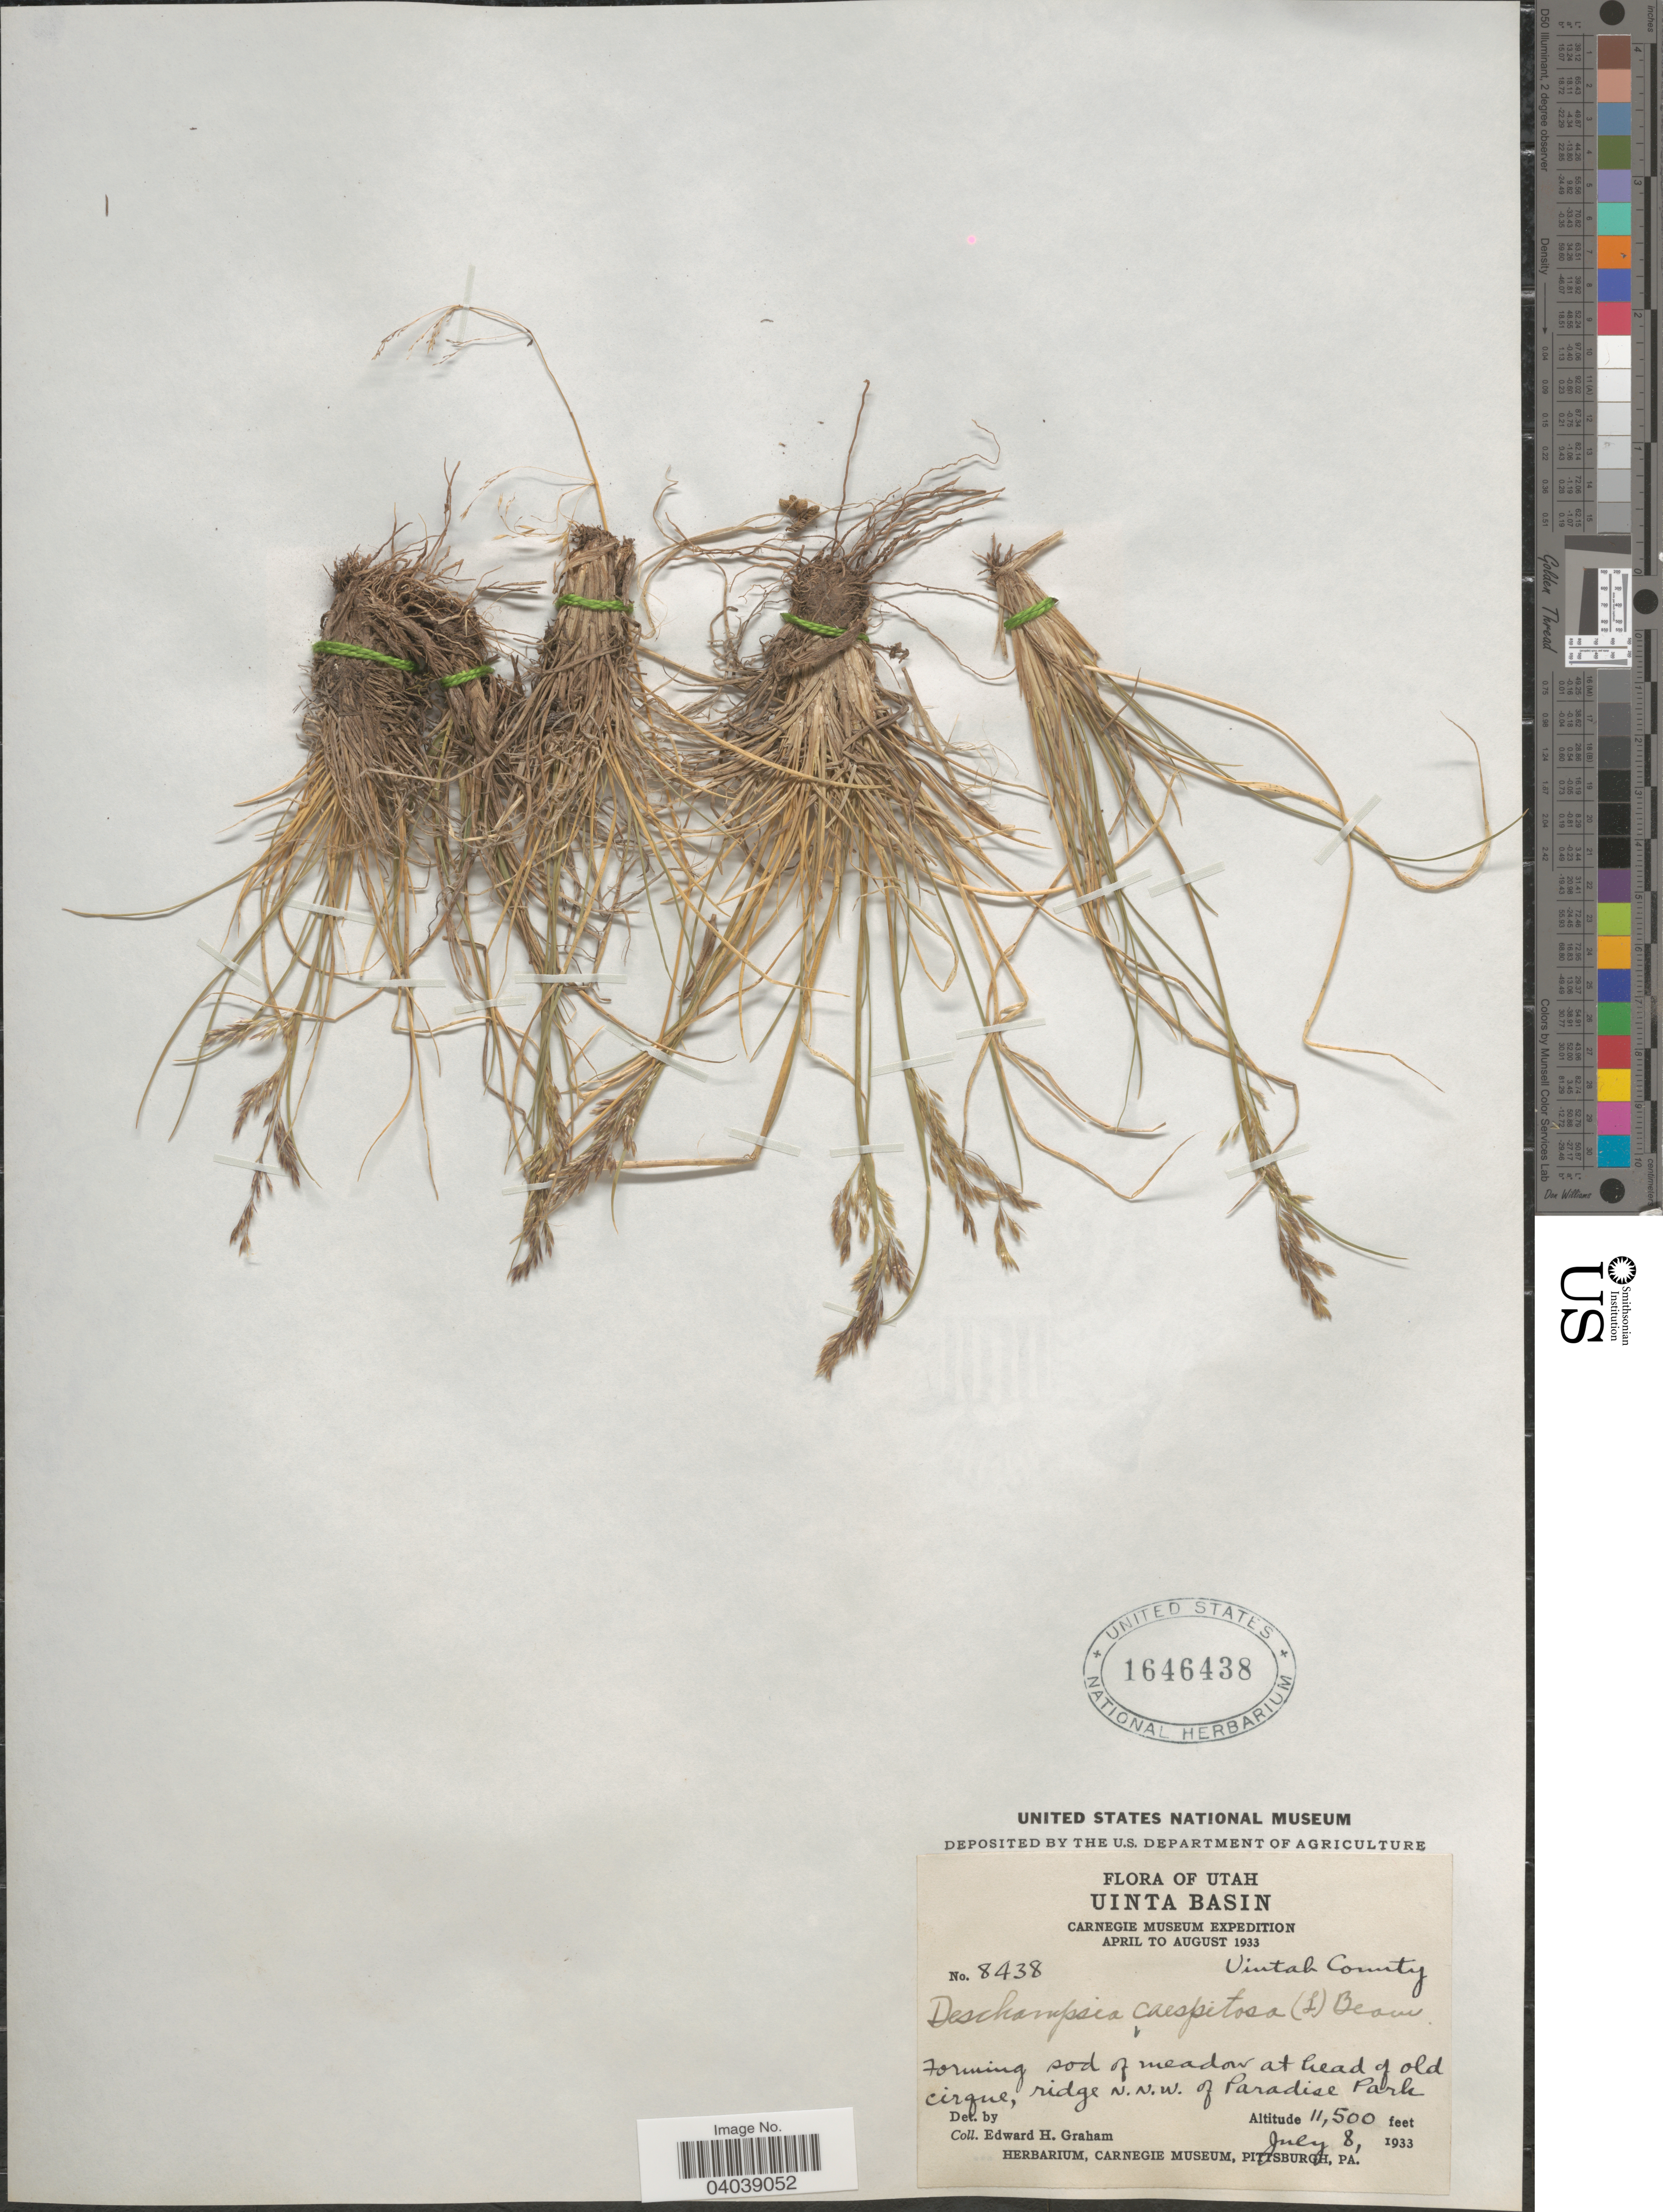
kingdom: Plantae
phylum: Tracheophyta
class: Liliopsida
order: Poales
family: Poaceae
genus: Deschampsia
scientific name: Deschampsia cespitosa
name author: (L.) P. Beauv.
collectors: E. H. Graham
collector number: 8438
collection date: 1933-07-08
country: United States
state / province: Utah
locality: Uinta Basin. Uintah County. Forming sod of meadow at head of old cirque, ridge n.n.w. of Paradise Park.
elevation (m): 3505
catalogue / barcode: US 1646438